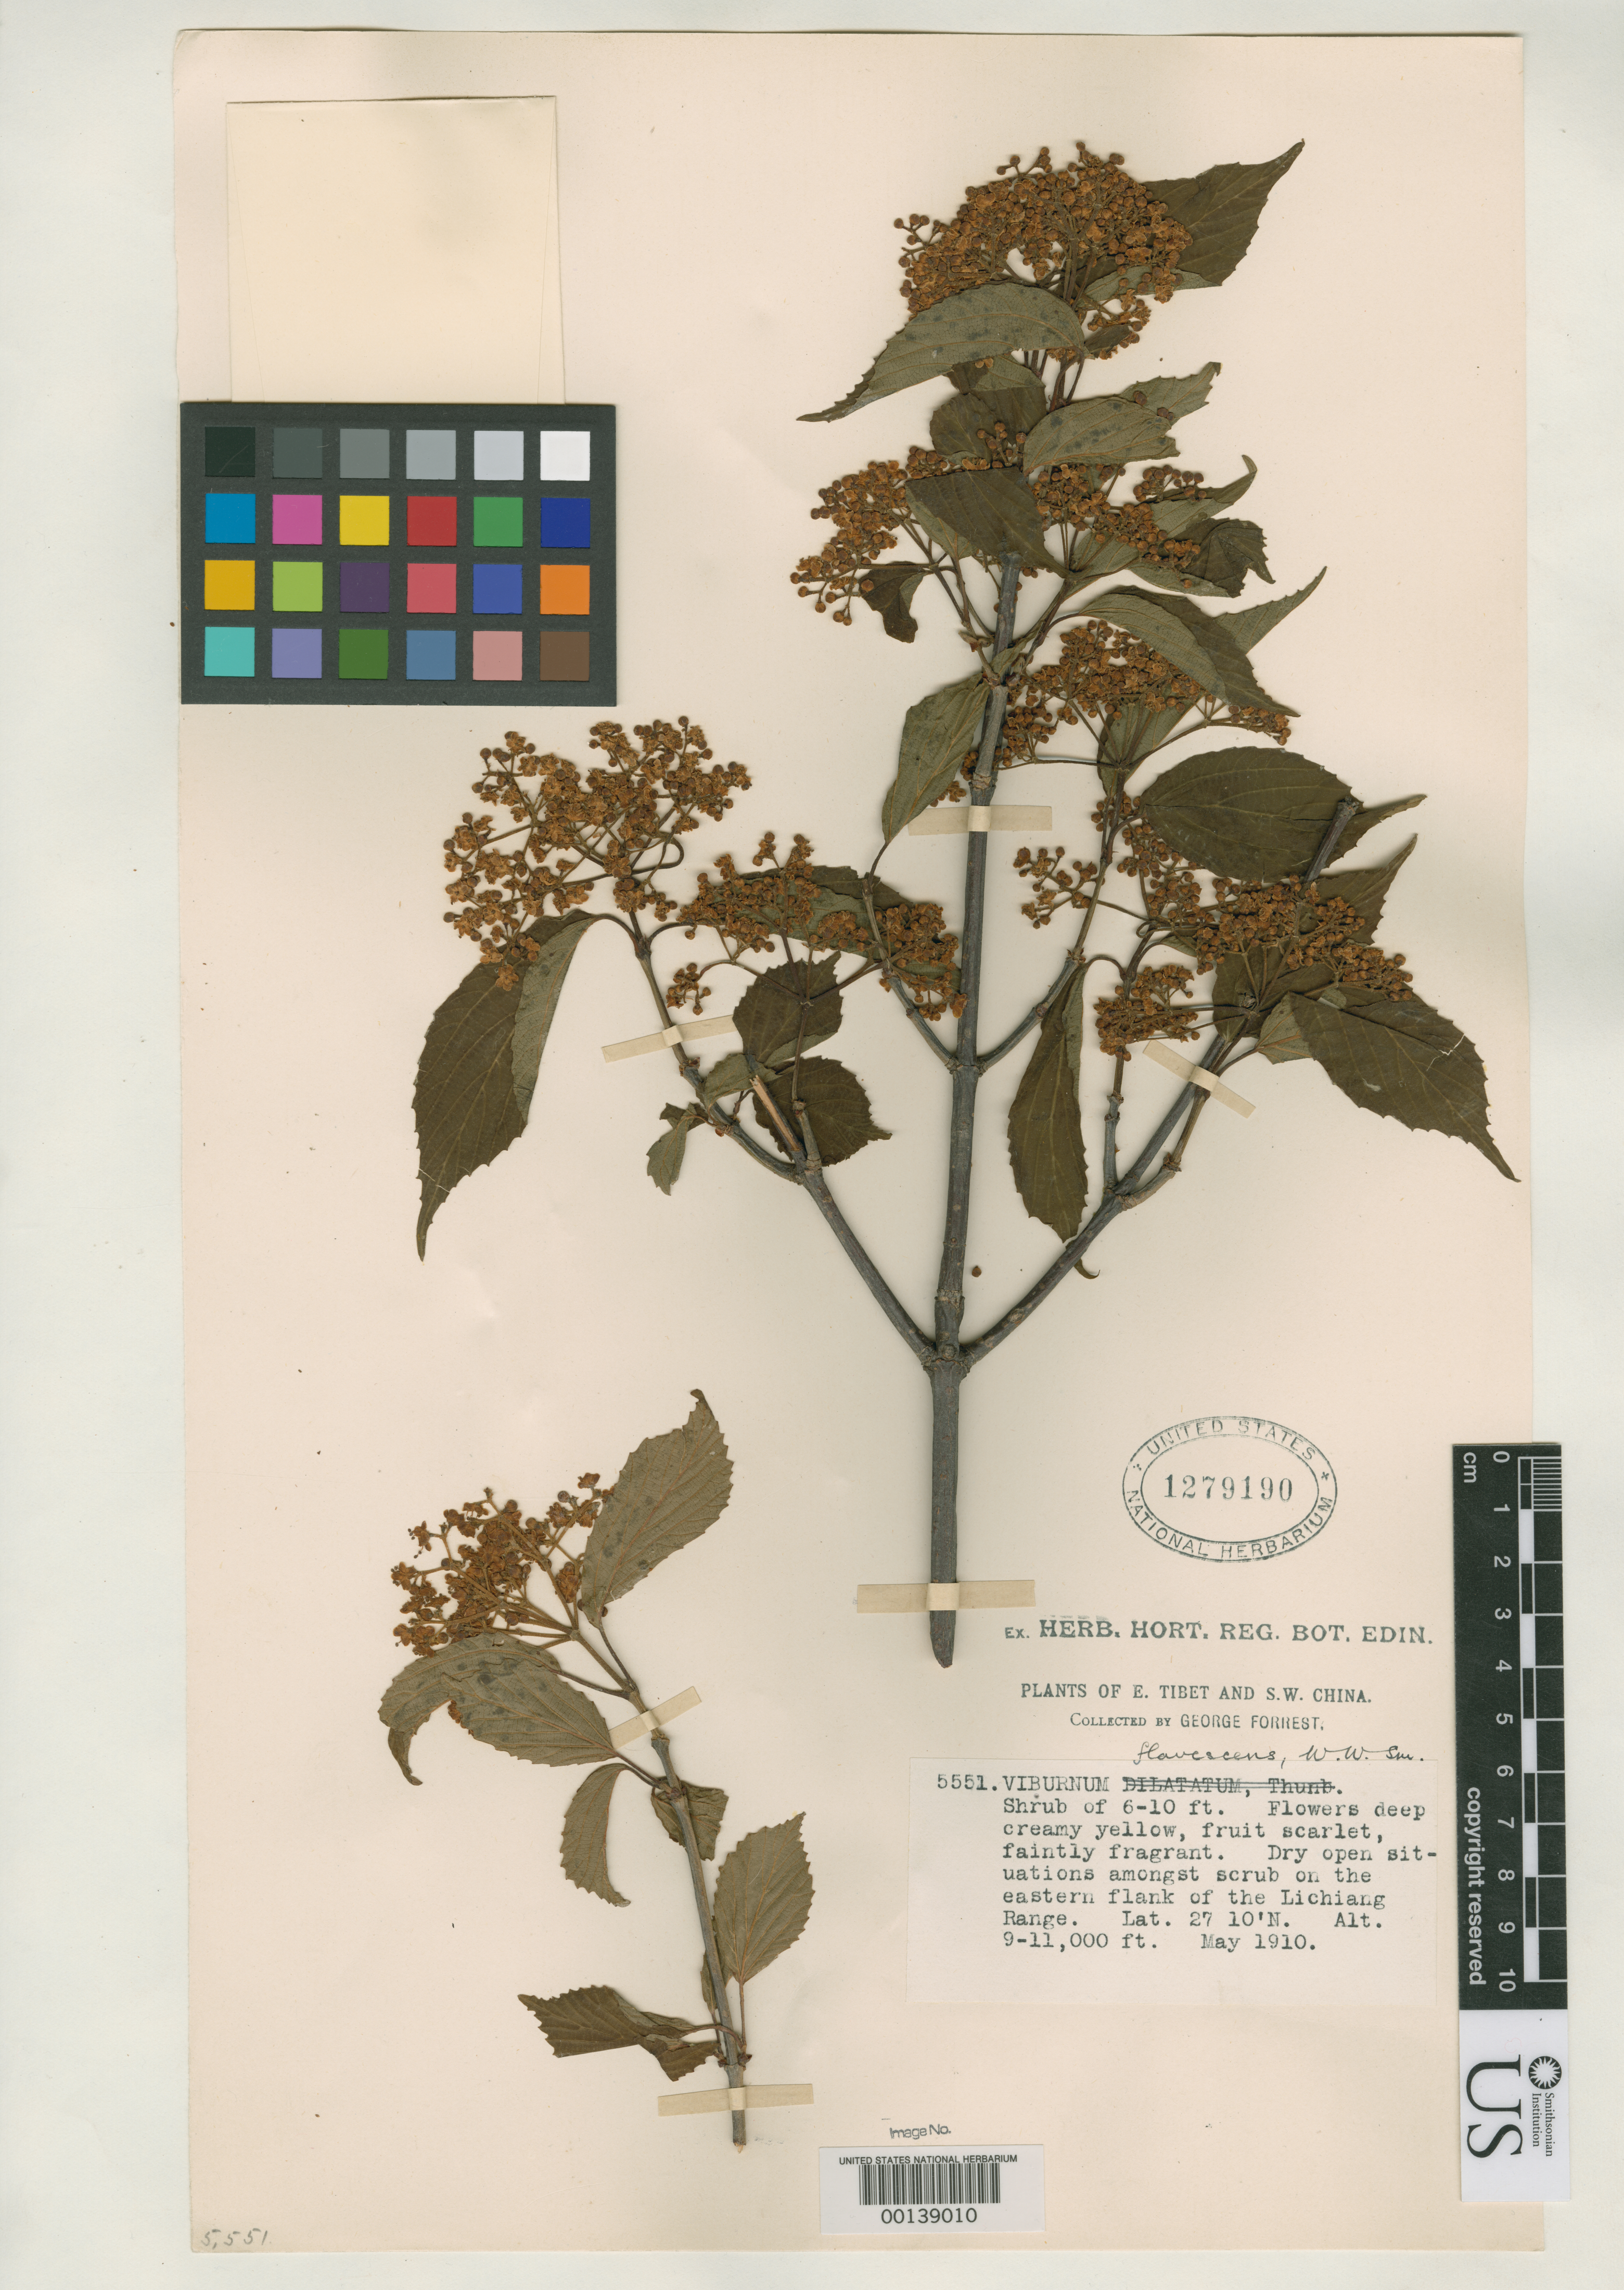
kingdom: Plantae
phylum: Tracheophyta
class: Magnoliopsida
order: Dipsacales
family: Viburnaceae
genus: Viburnum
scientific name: Viburnum flavescens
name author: W.W. Sm.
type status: Isosyntype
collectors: G. Forrest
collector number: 5551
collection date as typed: May 1910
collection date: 1910-05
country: China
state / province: Yunnan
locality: Eastern Lichiang Range.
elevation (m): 2743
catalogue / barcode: US 1279190